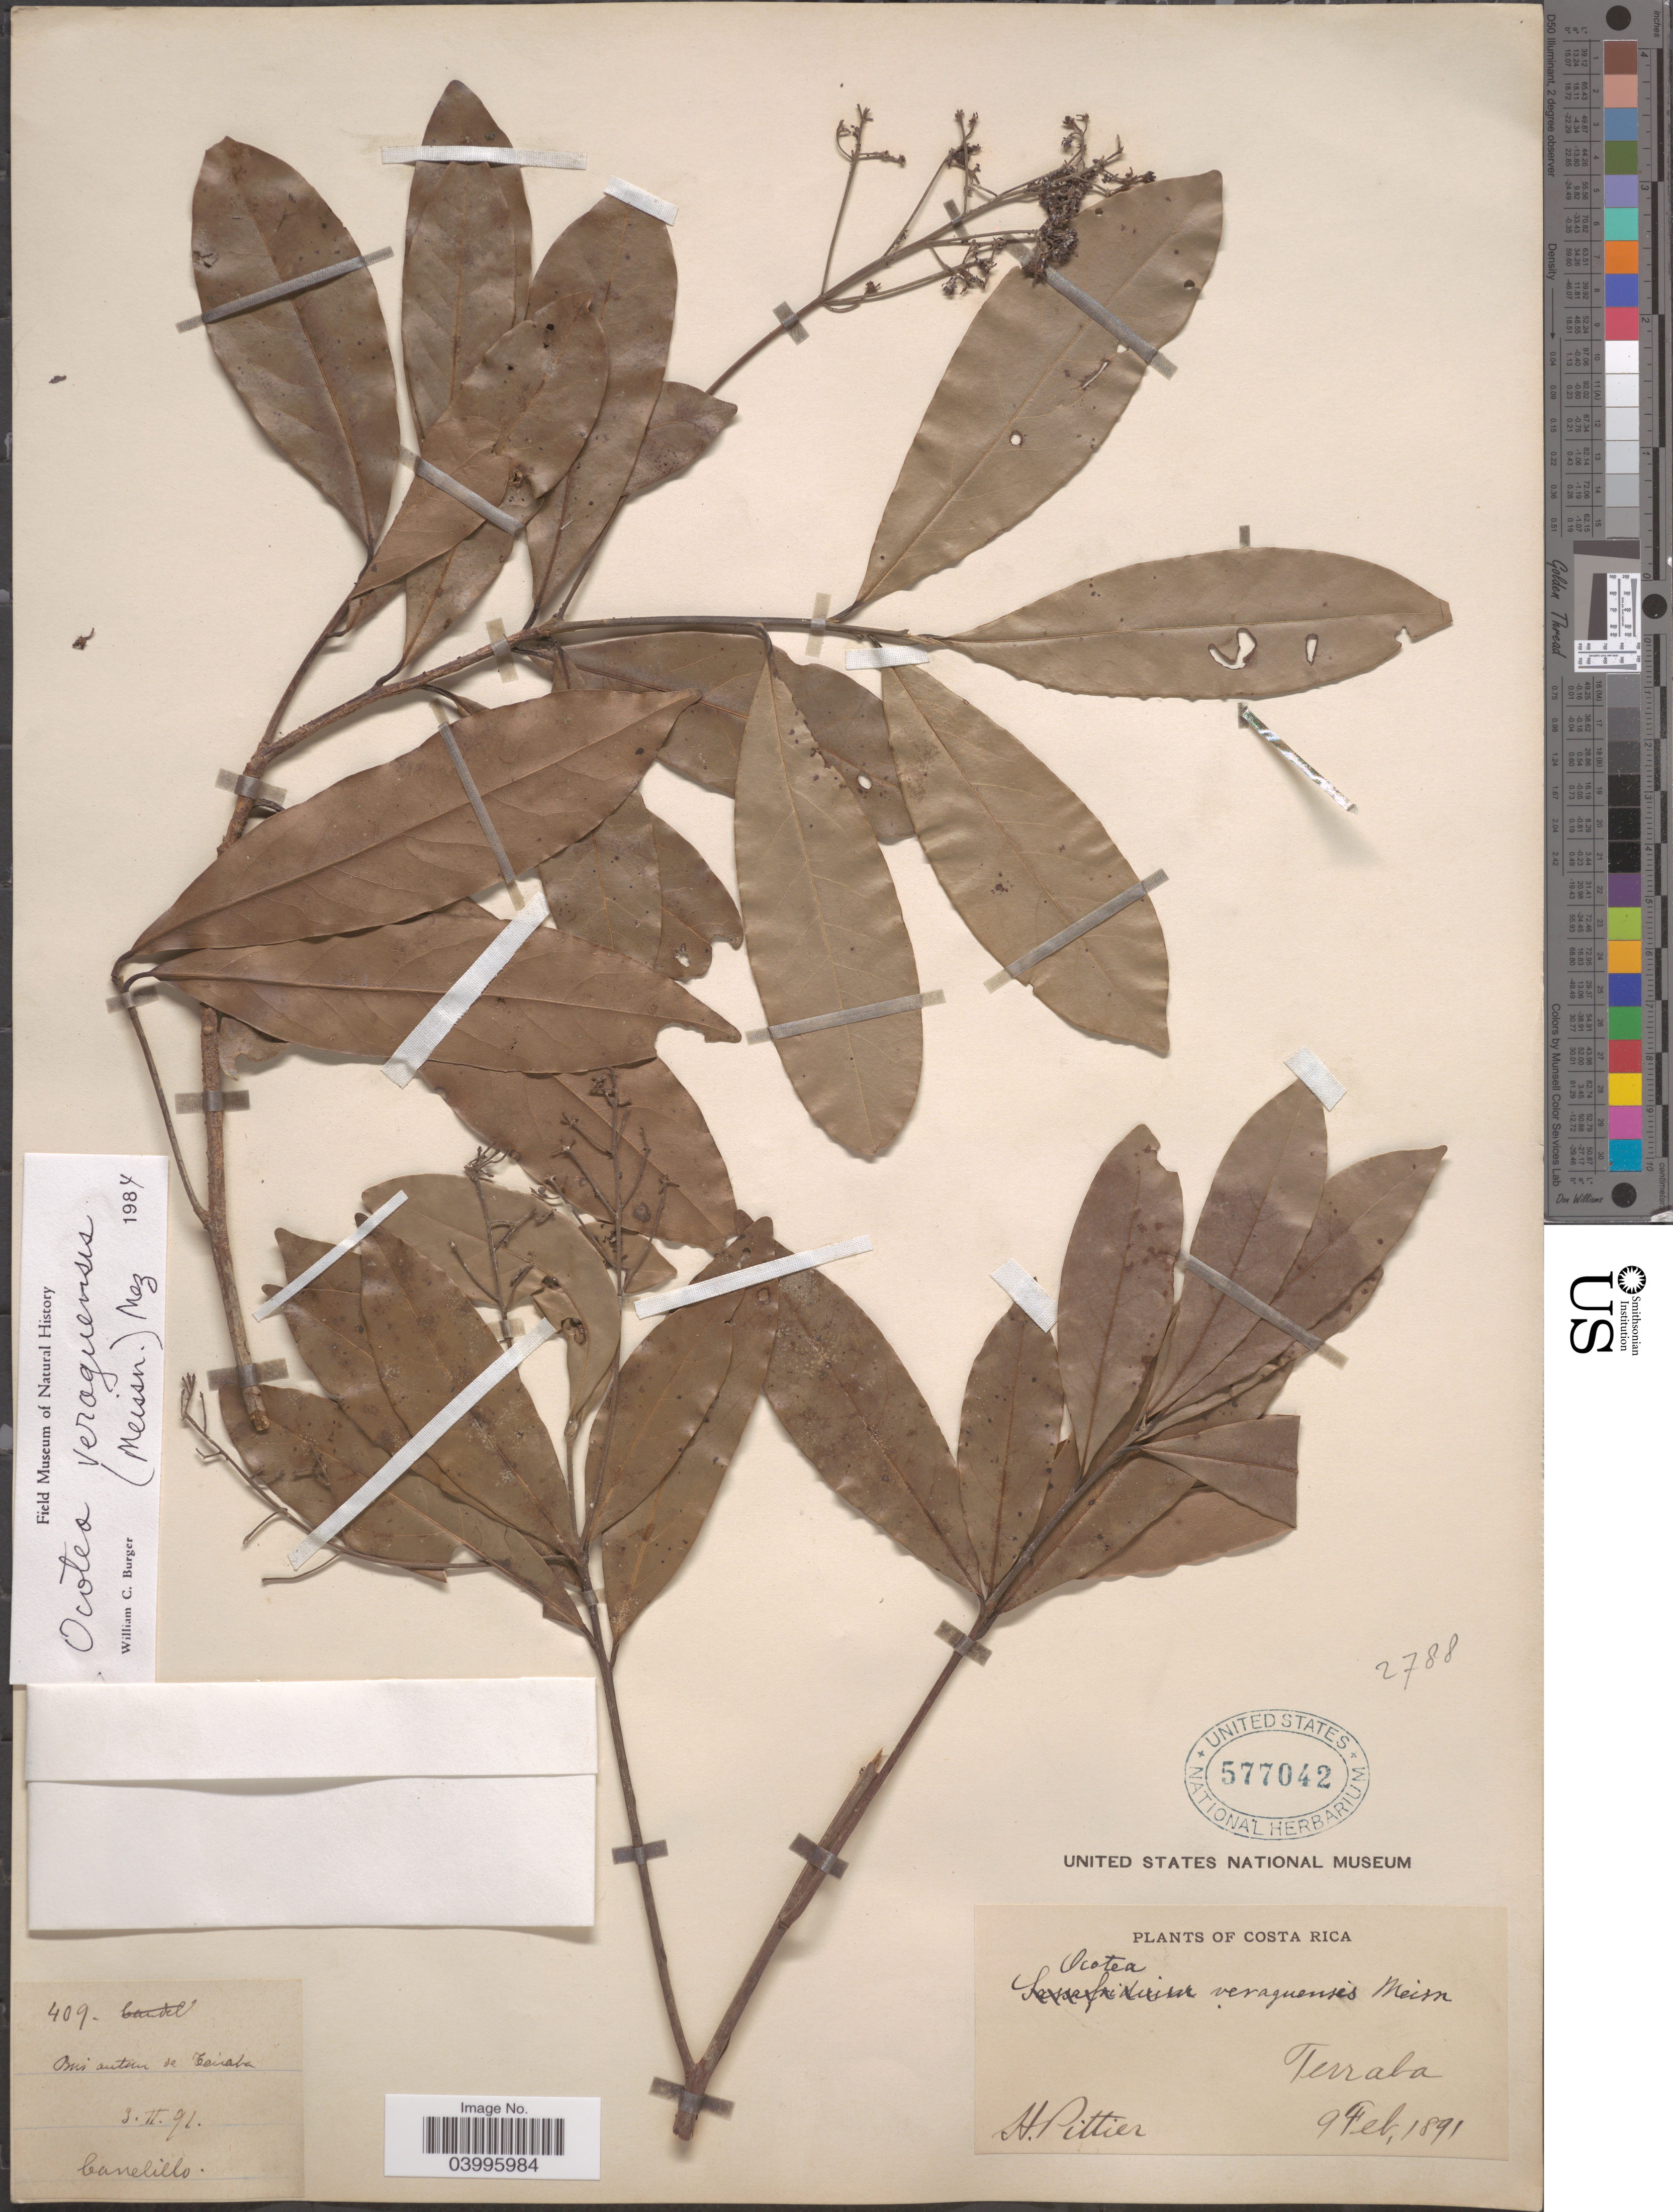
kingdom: Plantae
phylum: Tracheophyta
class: Magnoliopsida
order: Laurales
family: Lauraceae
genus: Ocotea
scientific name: Ocotea veraguensis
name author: (Meisn.) Mez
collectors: H. F. Pittier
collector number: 409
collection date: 1891-02-09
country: Costa Rica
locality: Terraba. Canelillo.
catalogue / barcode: US 577042